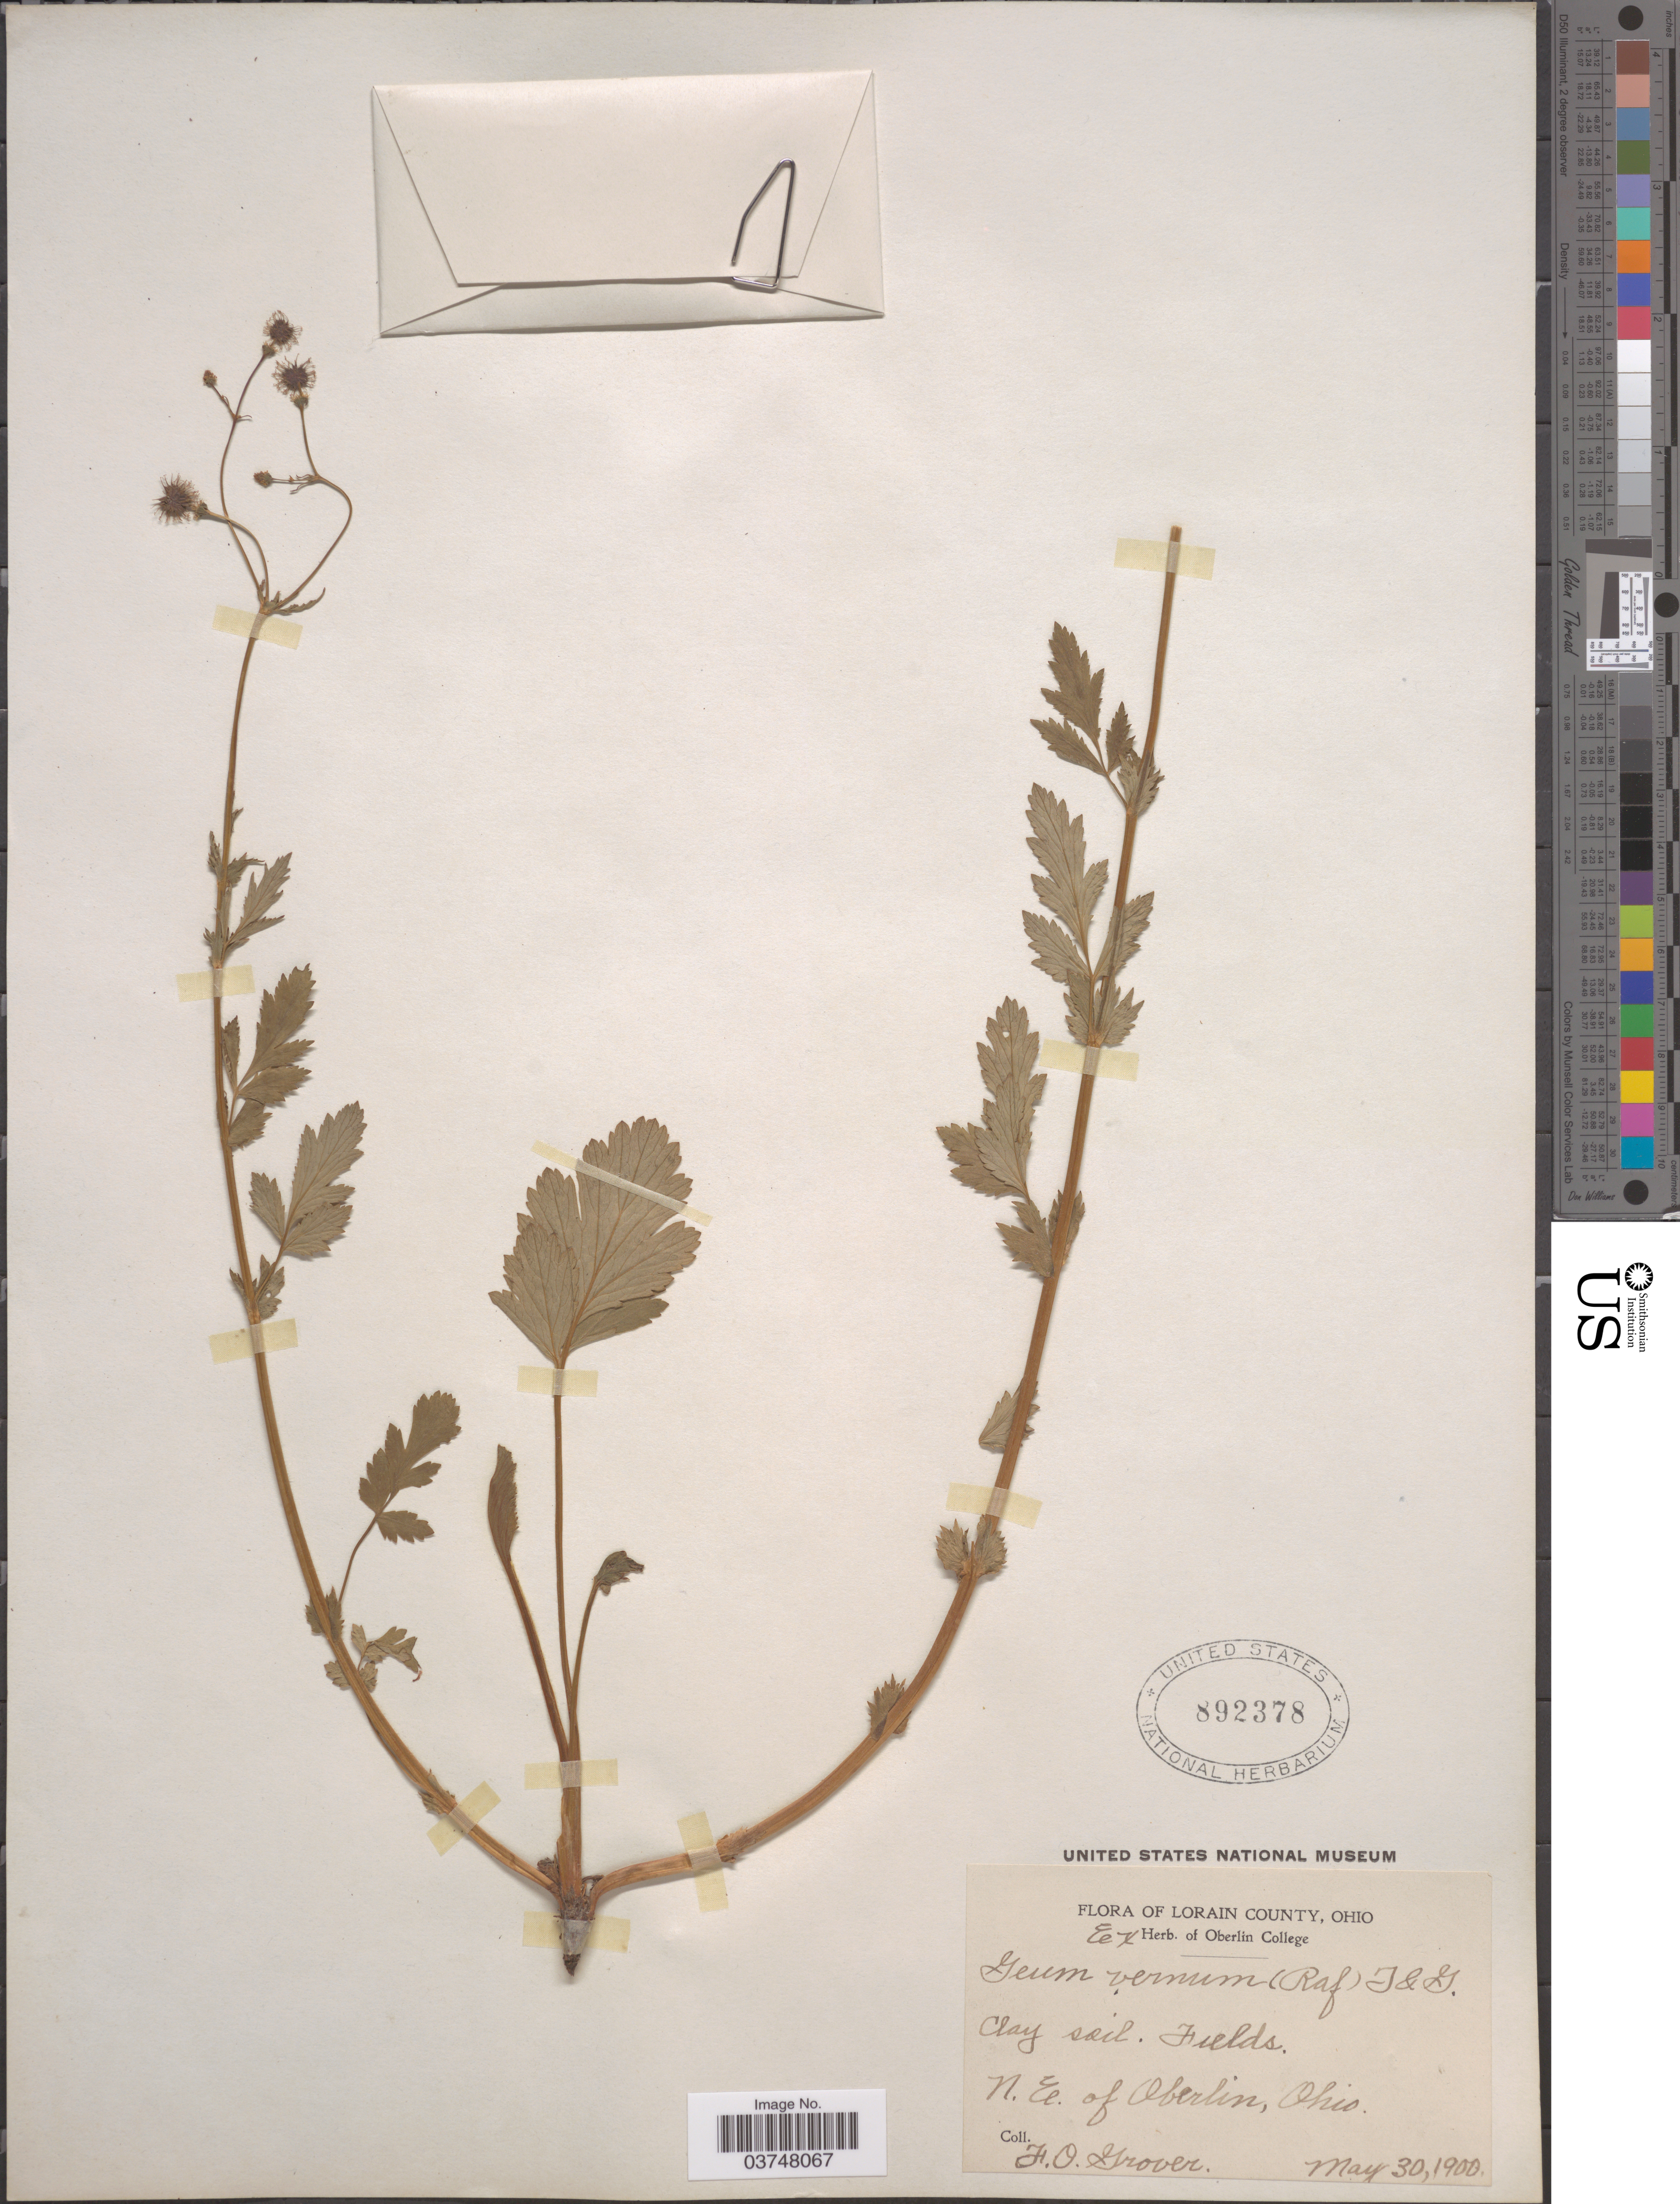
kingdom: Plantae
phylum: Tracheophyta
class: Magnoliopsida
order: Rosales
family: Rosaceae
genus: Geum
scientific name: Geum vernum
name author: (Raf.) Torr. & A. Gray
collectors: F. Grover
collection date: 1900-05-30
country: United States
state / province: Ohio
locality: Lorain County. N.E. of Oberlin.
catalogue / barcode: US 892378